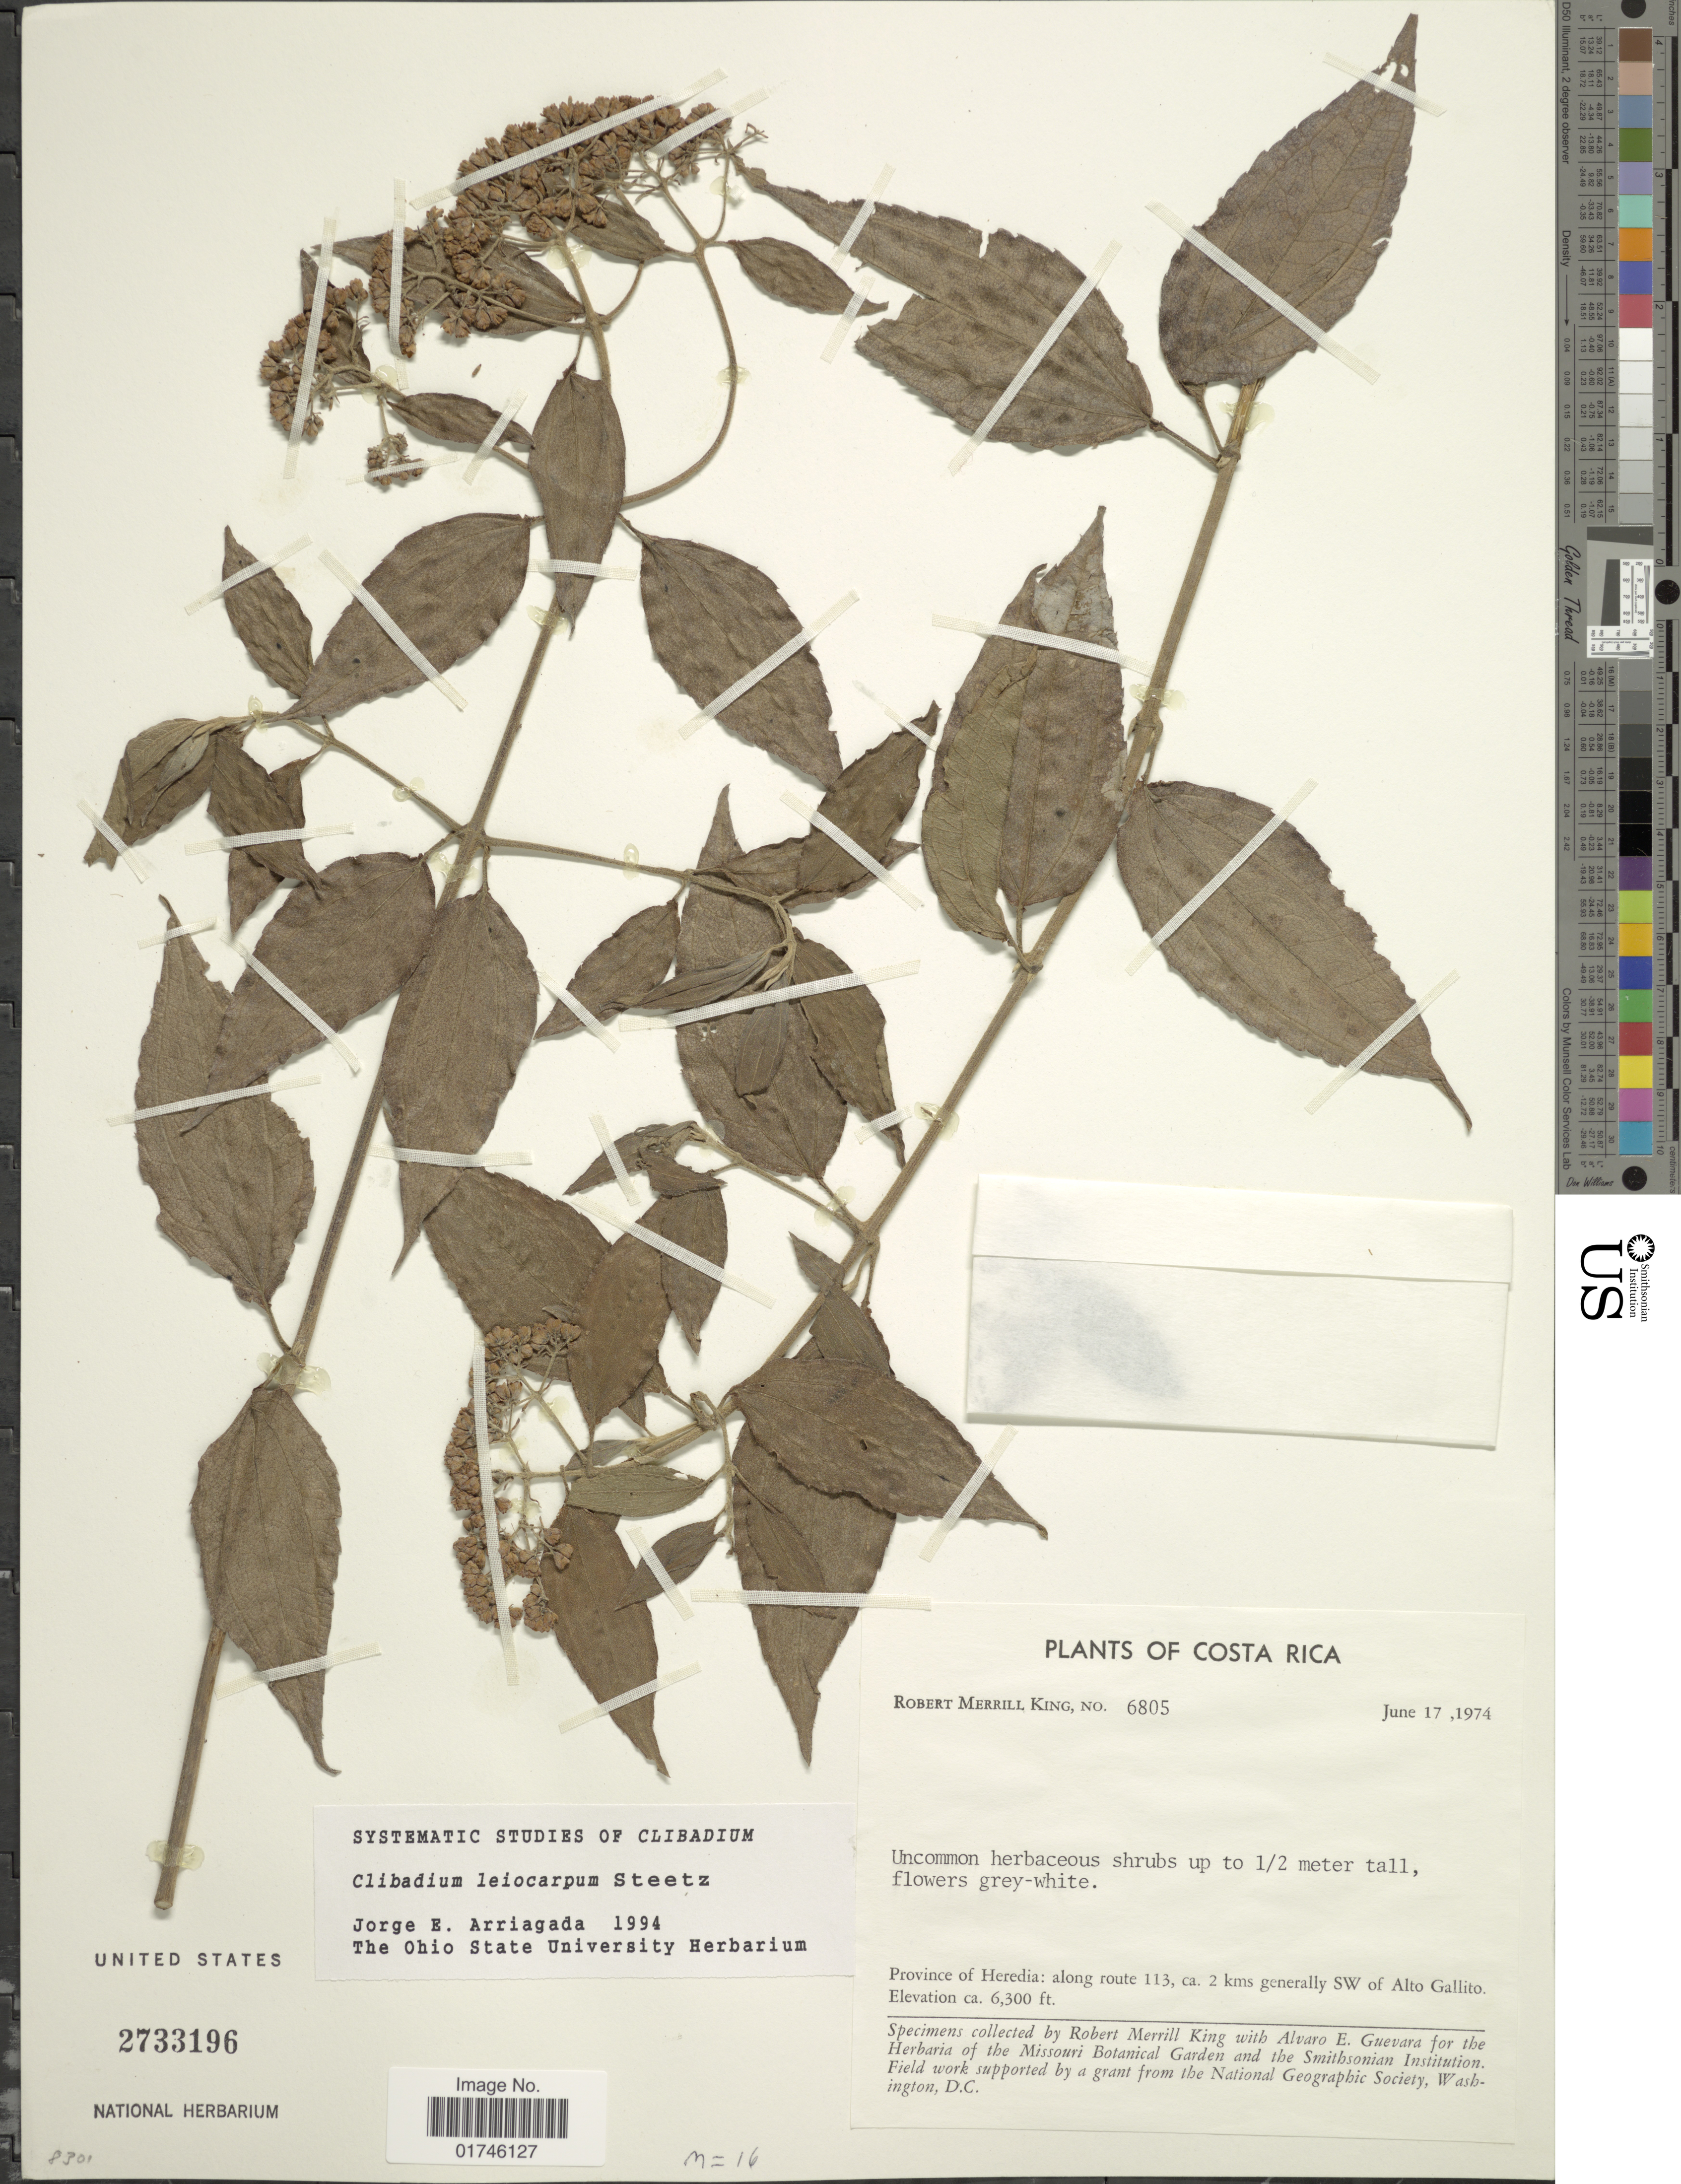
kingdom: Plantae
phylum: Tracheophyta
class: Magnoliopsida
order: Asterales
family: Asteraceae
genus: Clibadium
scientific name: Clibadium leiocarpum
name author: Steetz in Seem.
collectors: R. M. King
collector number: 6805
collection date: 1974-06-17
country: Costa Rica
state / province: Heredia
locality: Province of Heredia: along route 113, 2 kms generally SW of Alto Gallito.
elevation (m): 1920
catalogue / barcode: US 2733196